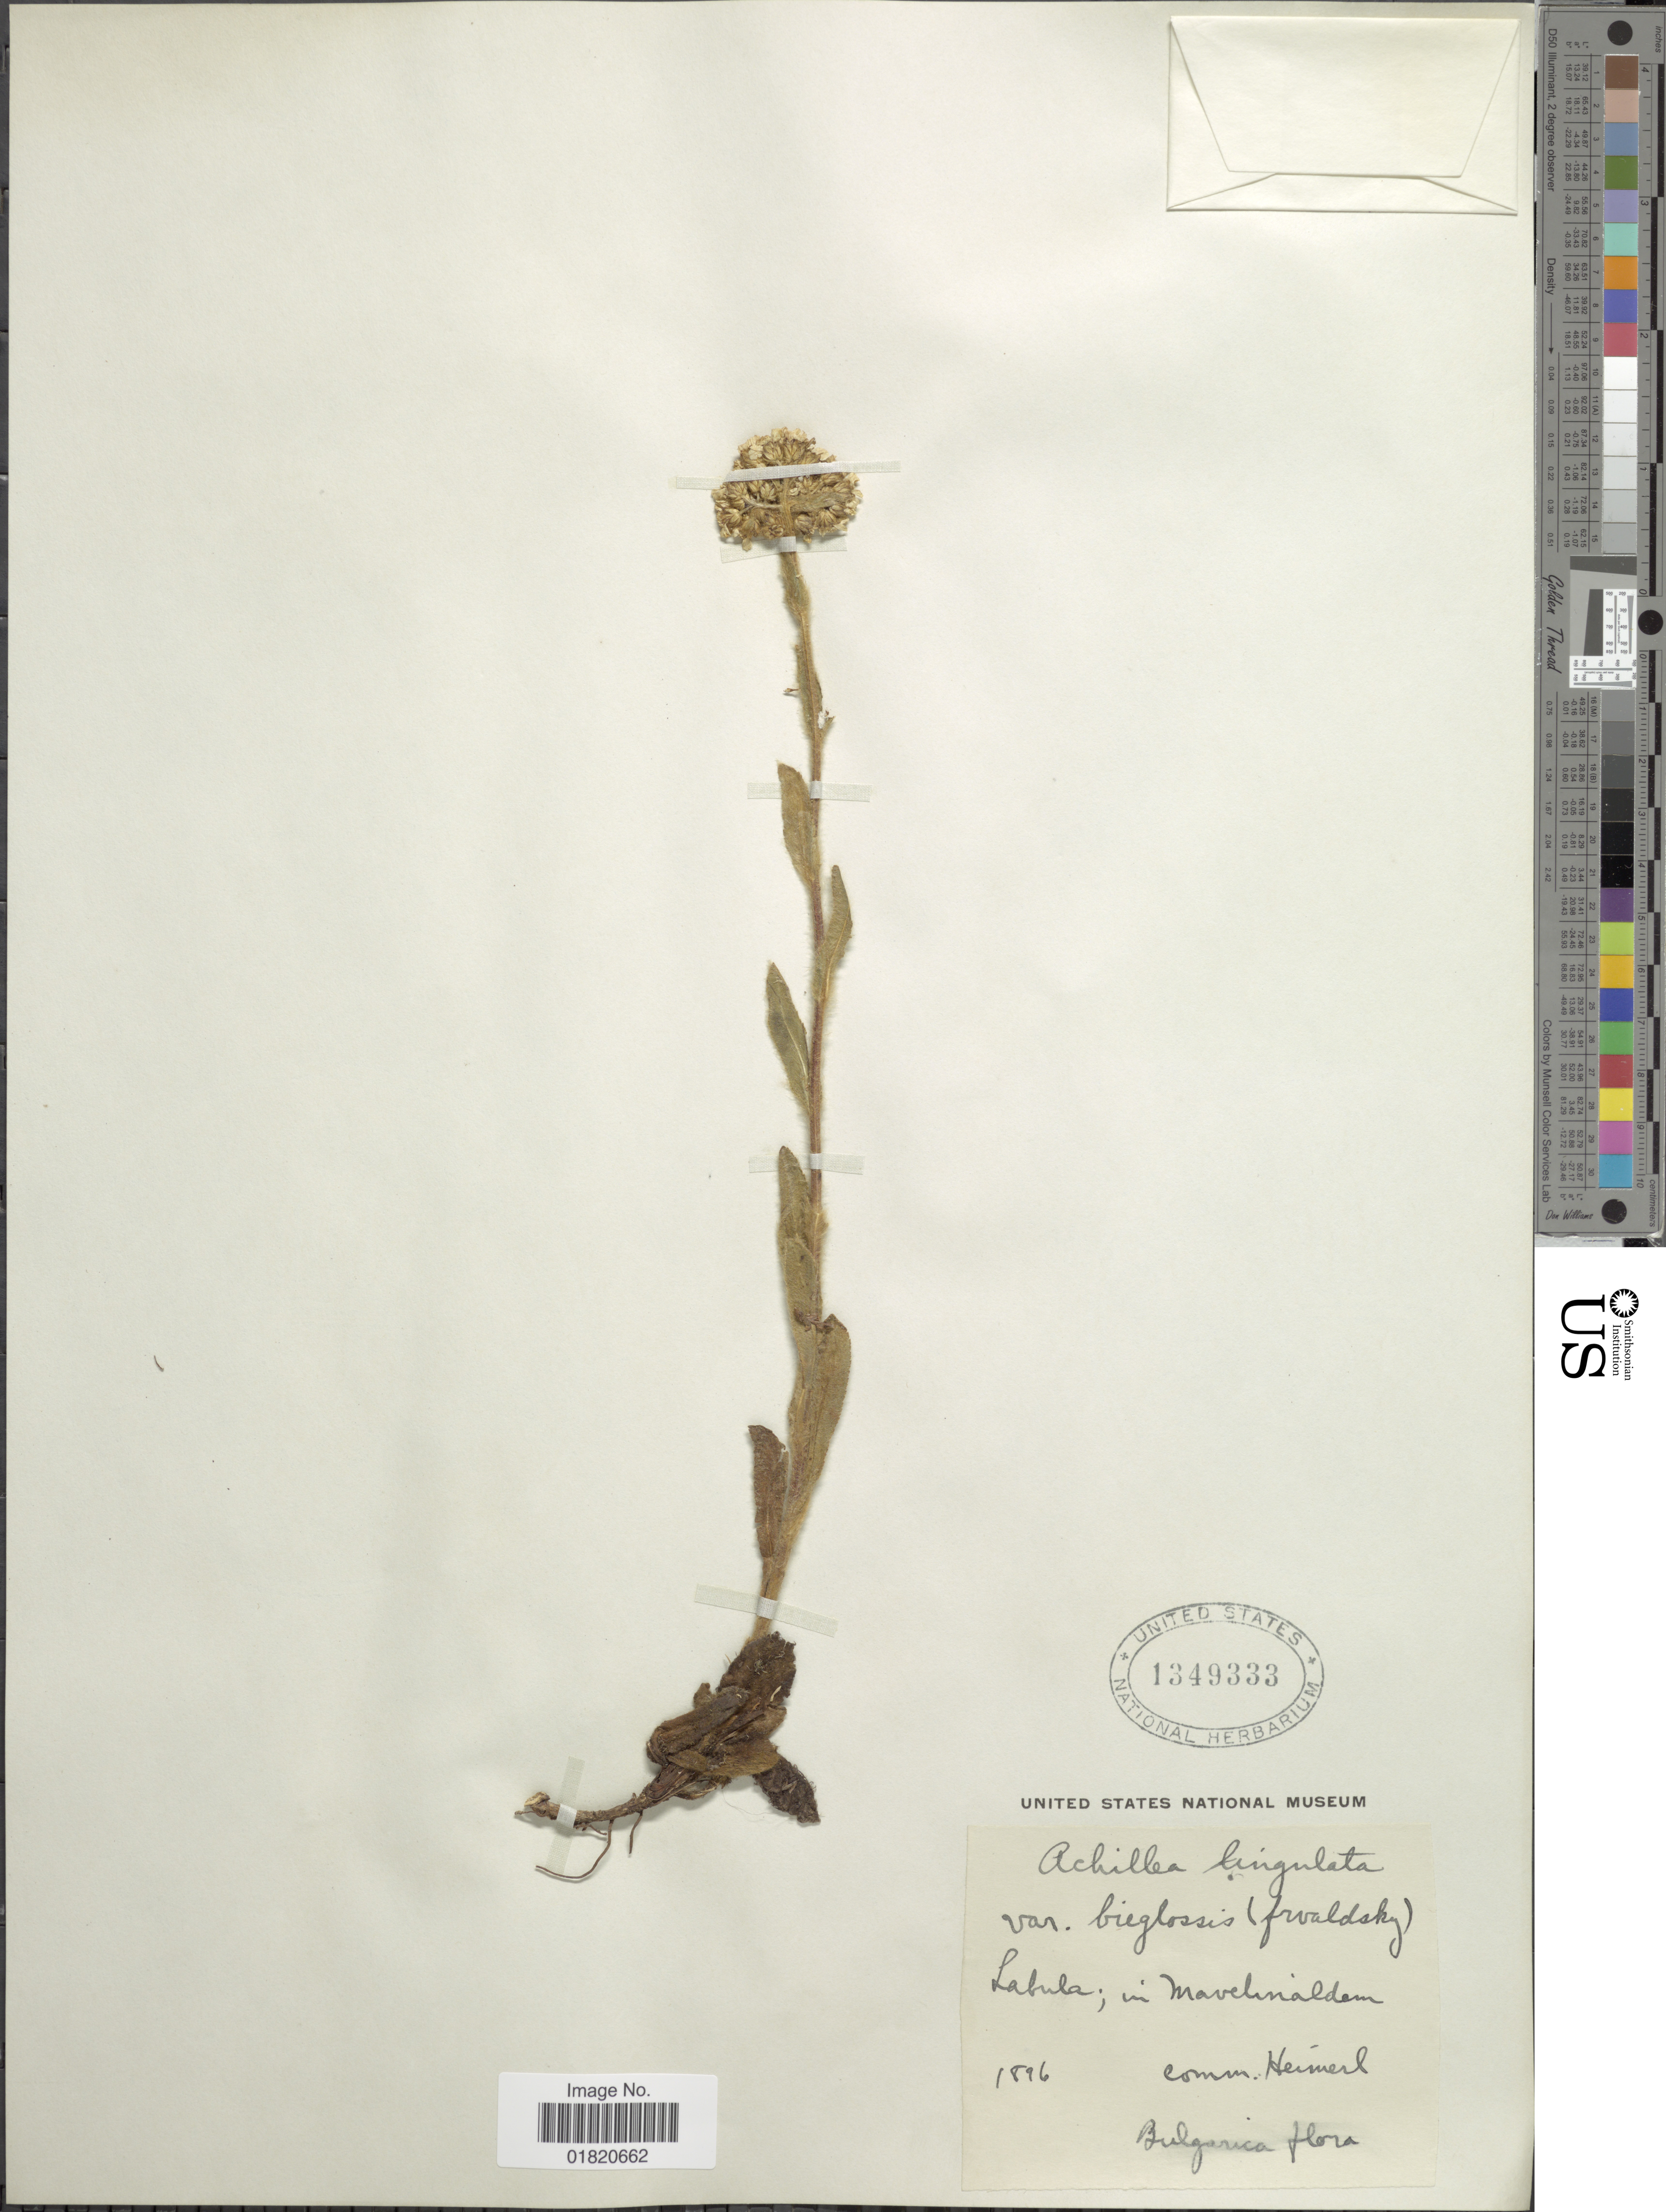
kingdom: Plantae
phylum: Tracheophyta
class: Magnoliopsida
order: Asterales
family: Asteraceae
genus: Achillea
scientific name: Achillea lingulata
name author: Waldst. & Kit.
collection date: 1896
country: Bulgaria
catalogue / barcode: US 1349333